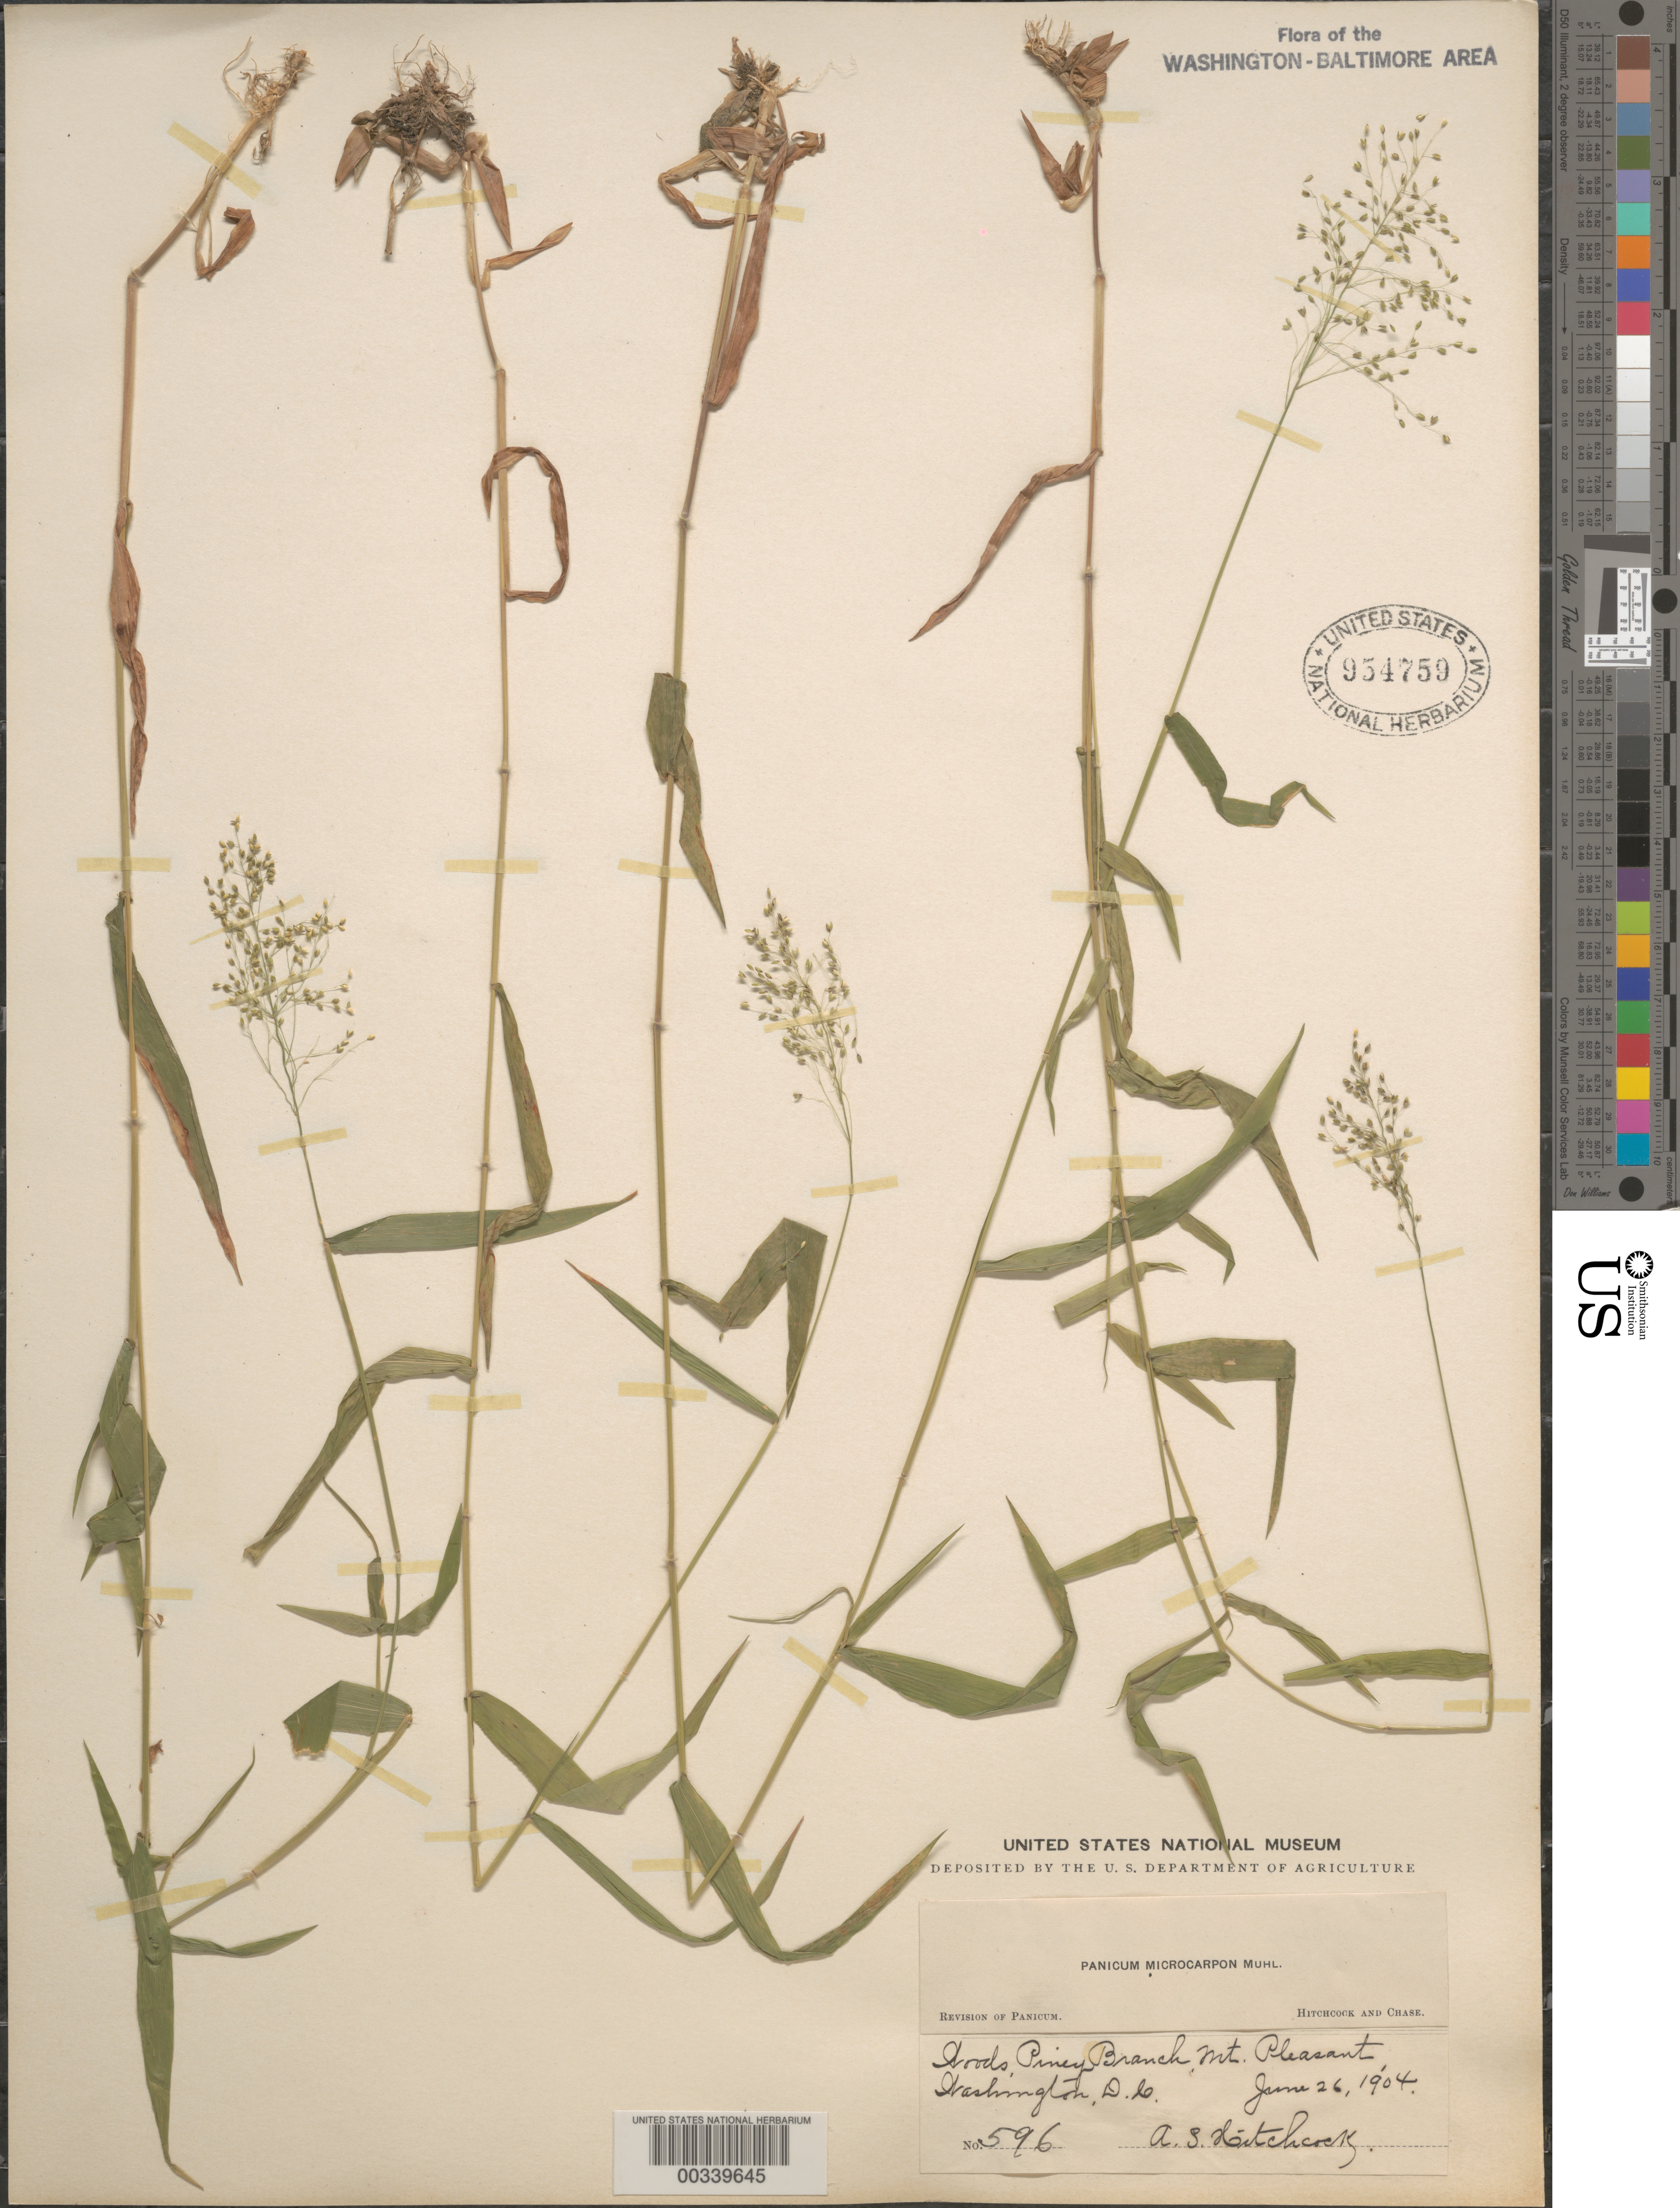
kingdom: Plantae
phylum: Tracheophyta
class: Liliopsida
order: Poales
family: Poaceae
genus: Dichanthelium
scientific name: Dichanthelium dichotomum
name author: (L.) Gould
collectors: A. S. Hitchcock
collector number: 596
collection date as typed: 26 Jun 1904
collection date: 1904-06-26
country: United States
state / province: District of Columbia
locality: Piney Branch, Mount Pleasant Rock Creek Park and Vicinity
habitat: Woods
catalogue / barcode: US 954759